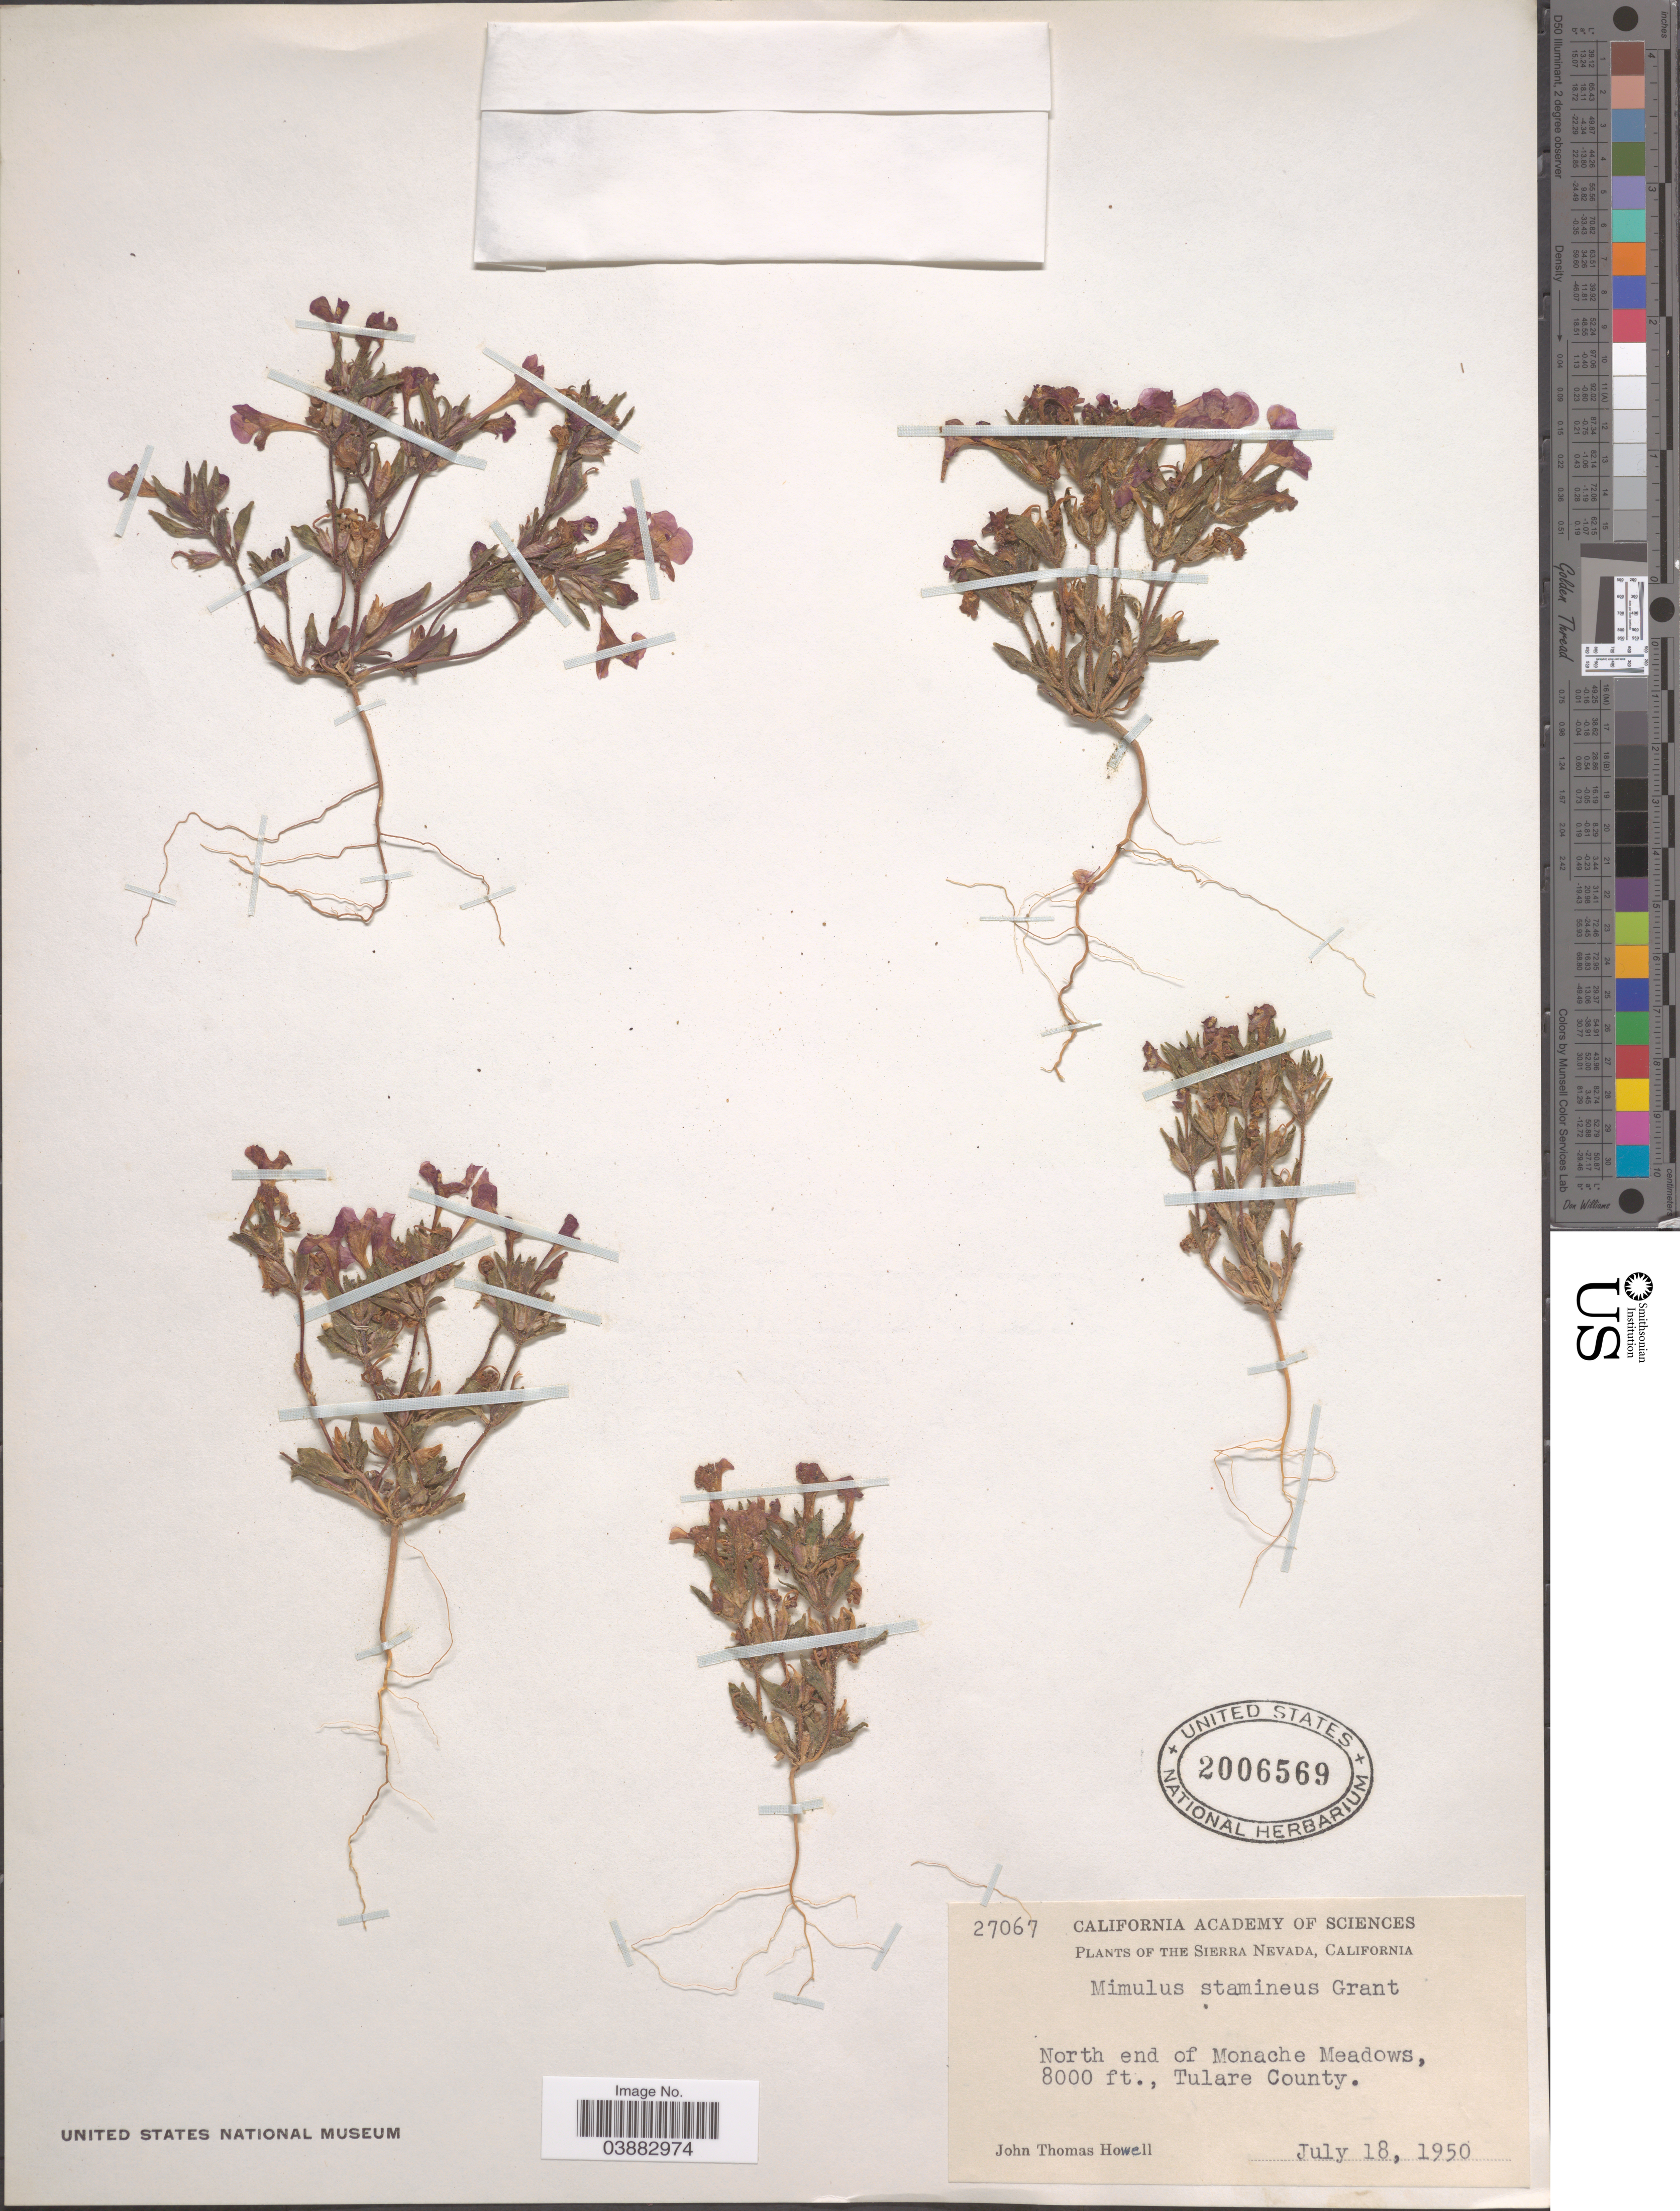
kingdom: Plantae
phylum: Tracheophyta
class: Magnoliopsida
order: Lamiales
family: Phrymaceae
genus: Mimulus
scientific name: Mimulus stamineus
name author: A.L. Grant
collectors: J. T. Howell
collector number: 27067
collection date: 1950-07-18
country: United States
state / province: California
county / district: Tulare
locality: The Sierra Nevada. North end of Monache Meadows, Tulare County.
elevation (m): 2438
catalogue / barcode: US 2006569